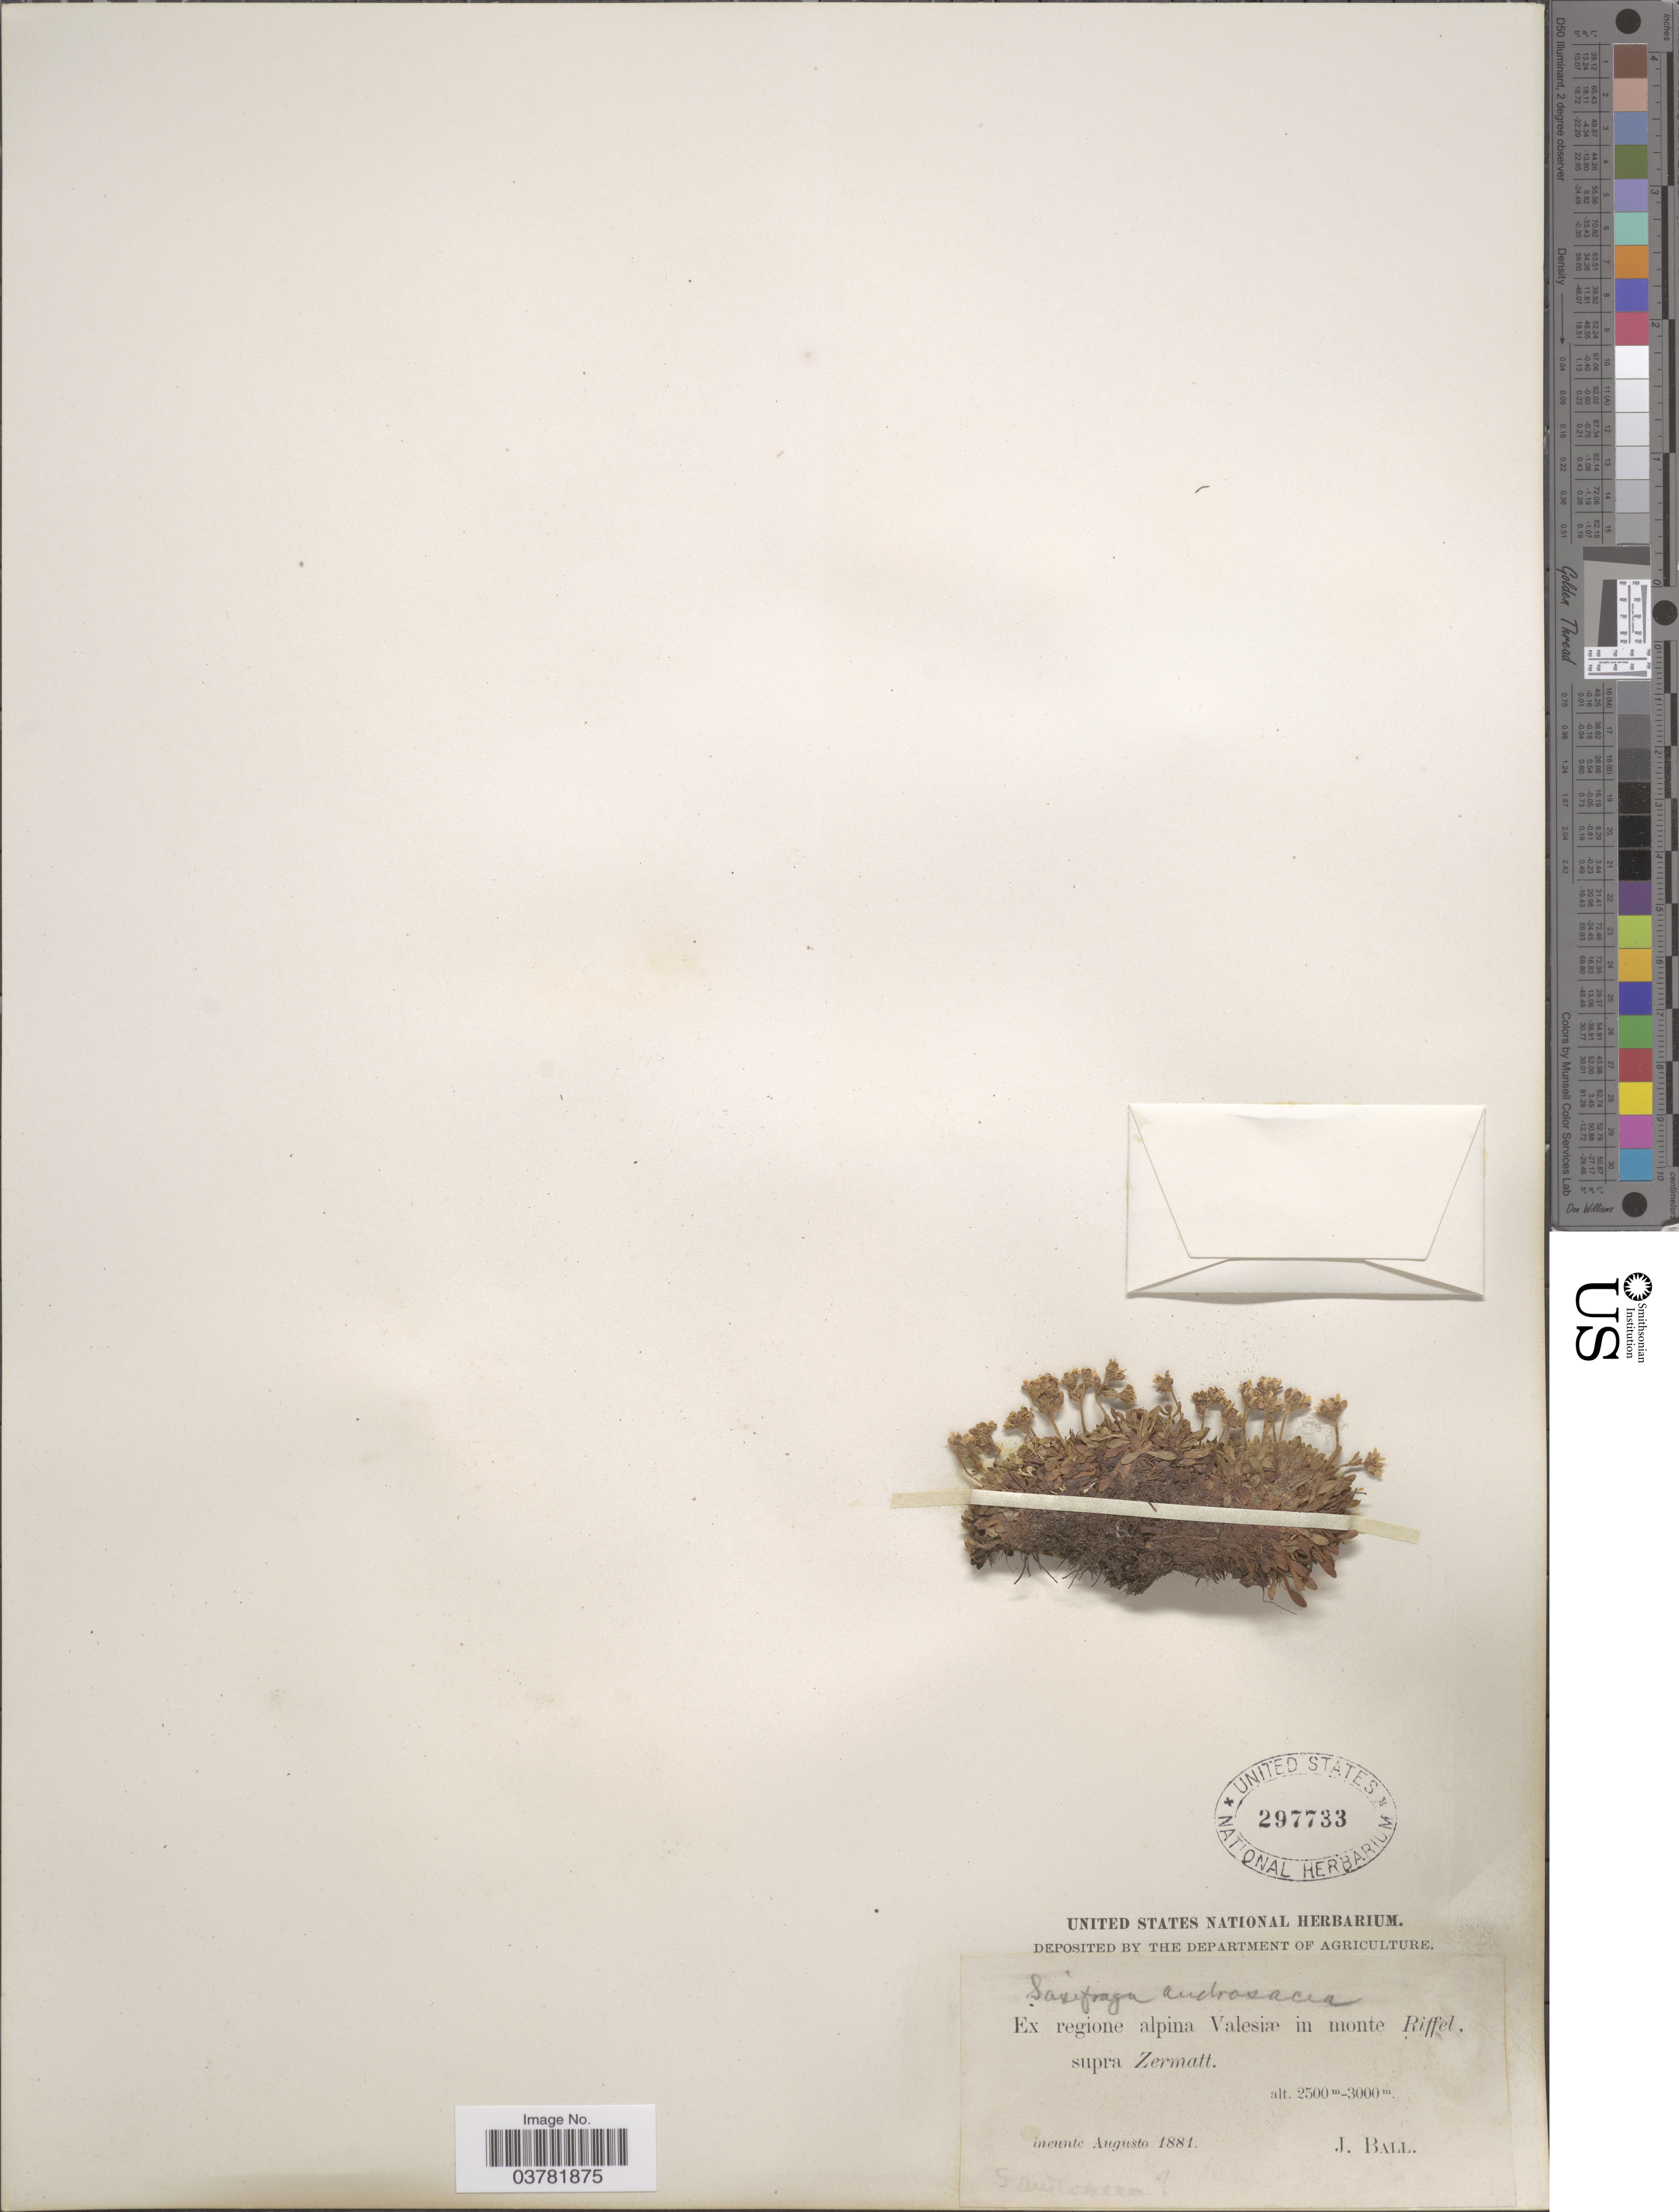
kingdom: Plantae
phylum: Tracheophyta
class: Magnoliopsida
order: Saxifragales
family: Saxifragaceae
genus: Saxifraga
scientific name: Saxifraga androsacea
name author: L.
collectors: J. Ball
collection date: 1881-08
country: Switzerland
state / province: Valais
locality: Ex regione alpina Valesiæ in monte Riffel supra Zermatt.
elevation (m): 2500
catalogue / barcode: US 297733